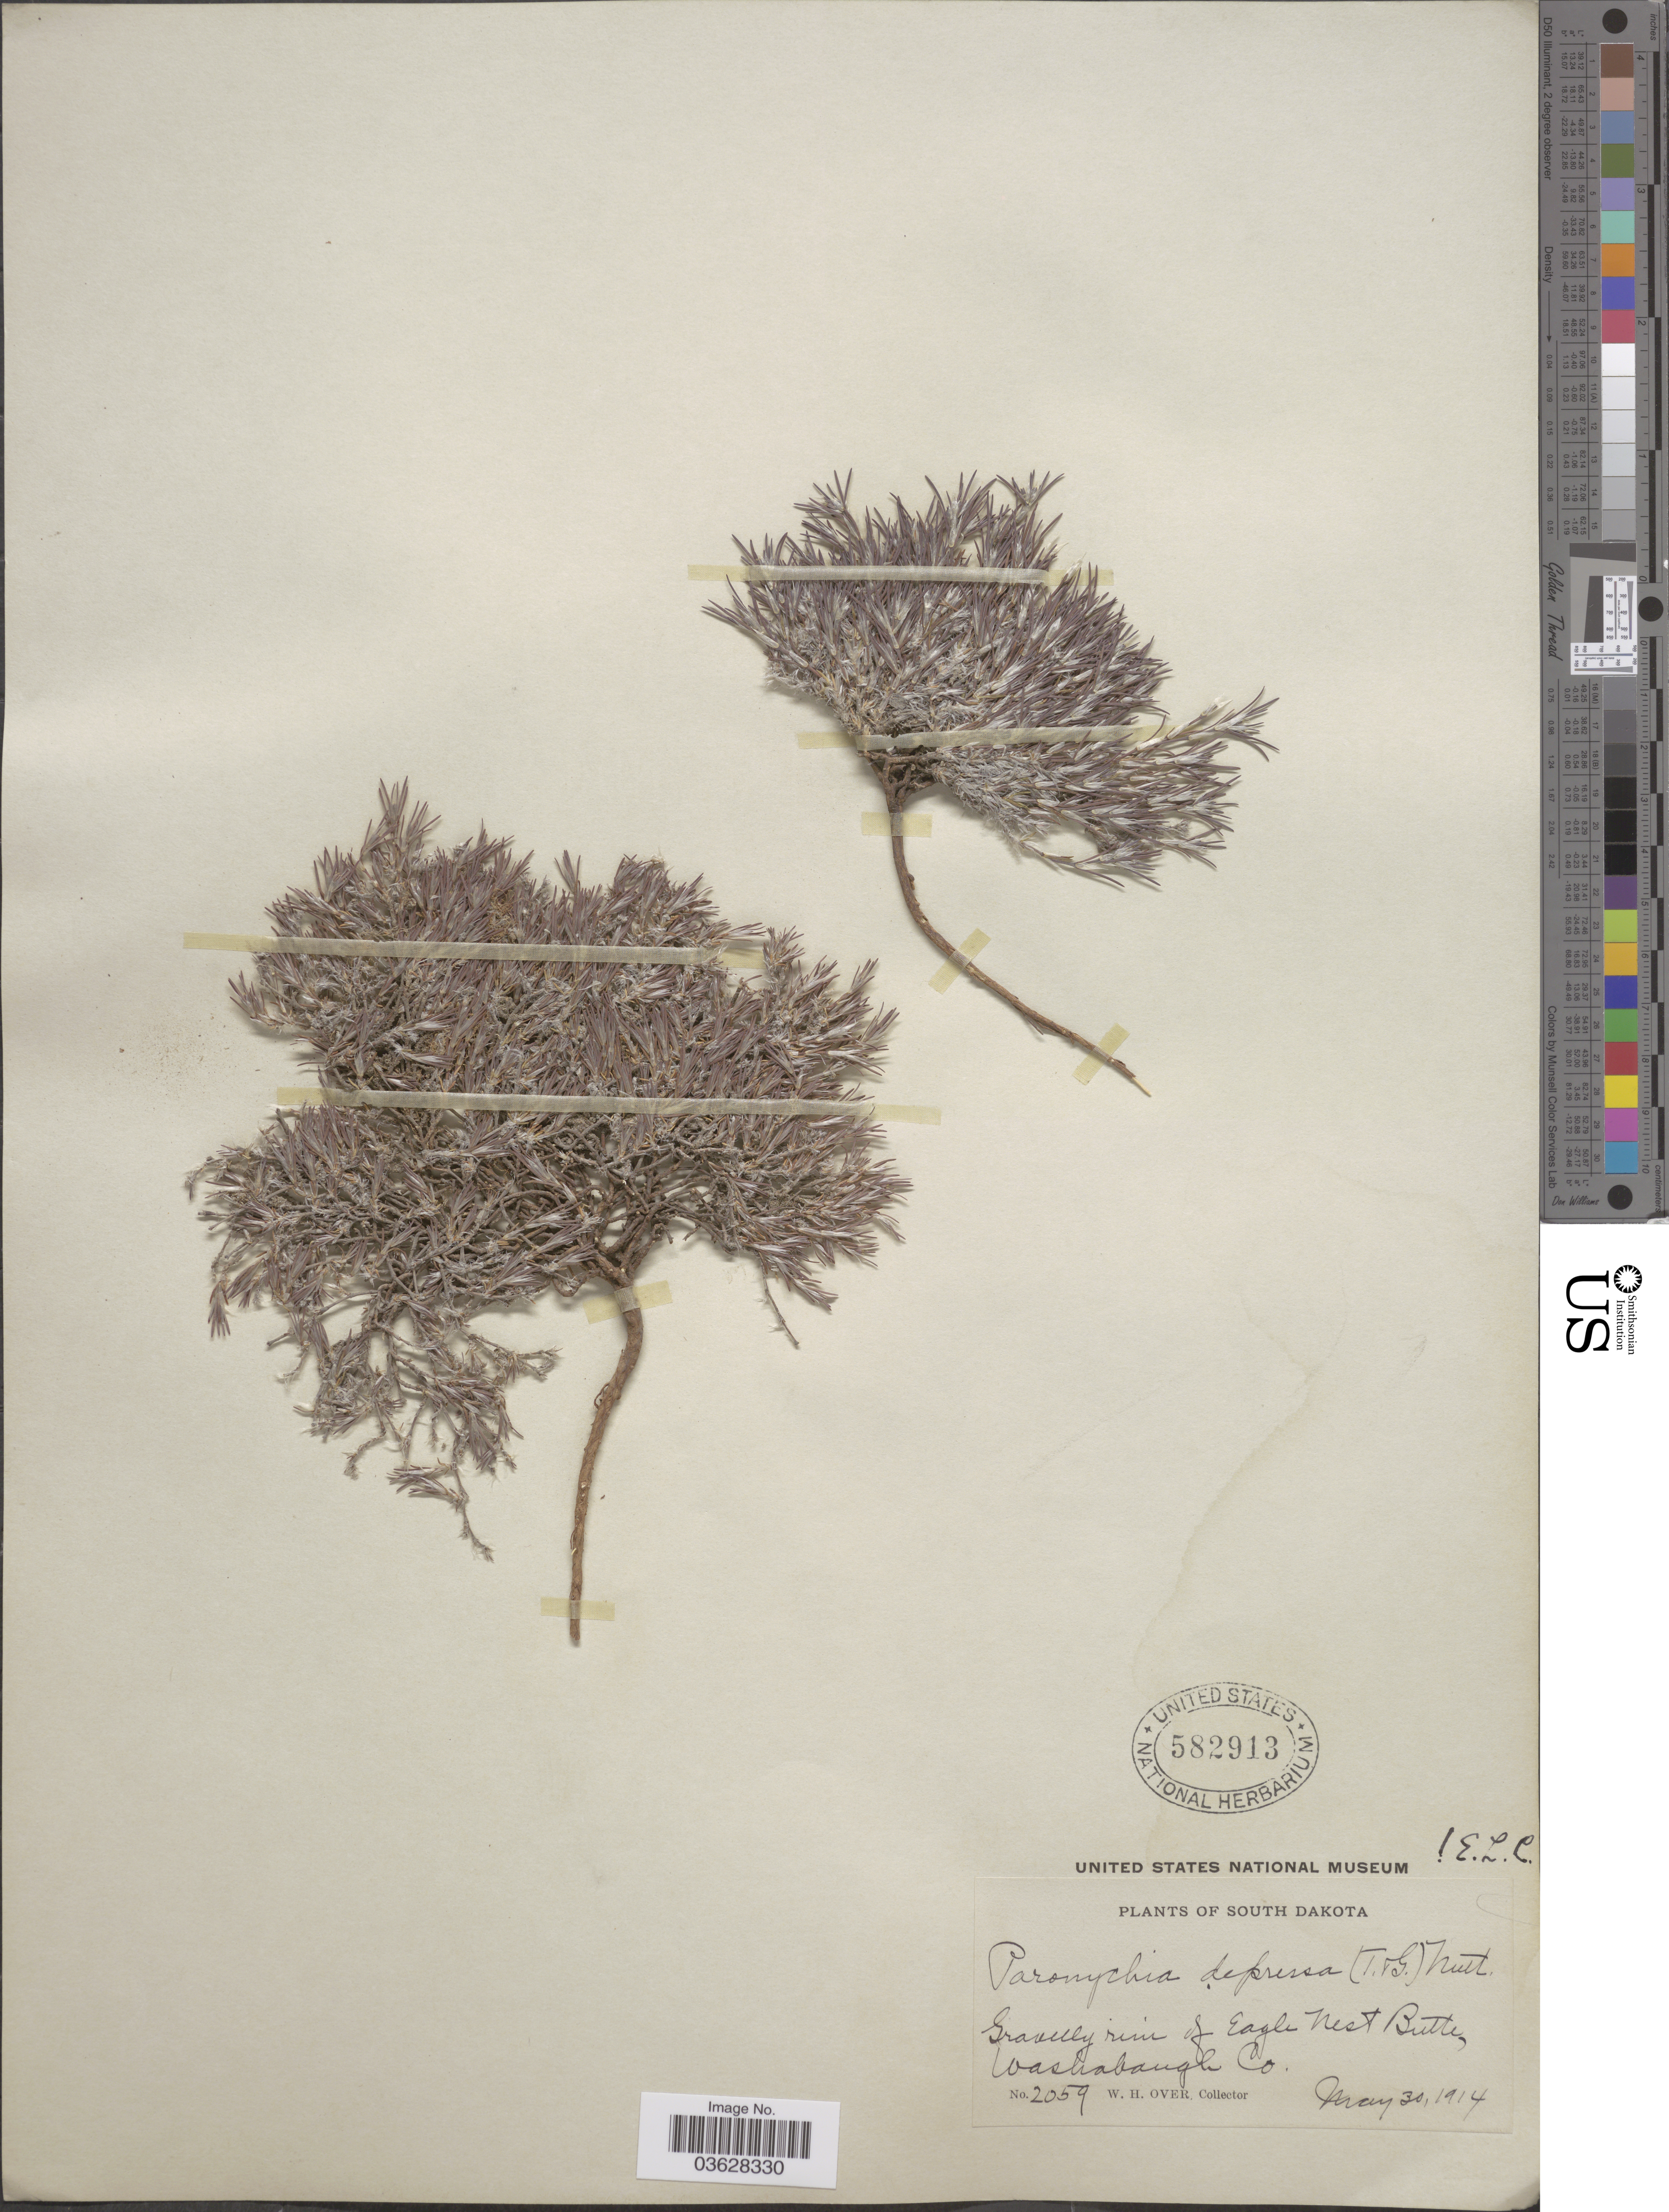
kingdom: Plantae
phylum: Tracheophyta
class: Magnoliopsida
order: Caryophyllales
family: Caryophyllaceae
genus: Paronychia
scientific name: Paronychia depressa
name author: (Torr. & A. Gray) Nutt. ex A. Nelson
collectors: W. Over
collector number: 2059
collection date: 1914-05-30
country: United States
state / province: South Dakota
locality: Gravelly rim of Eagle Nest Butte, Washabaugh Co.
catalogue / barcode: US 582913